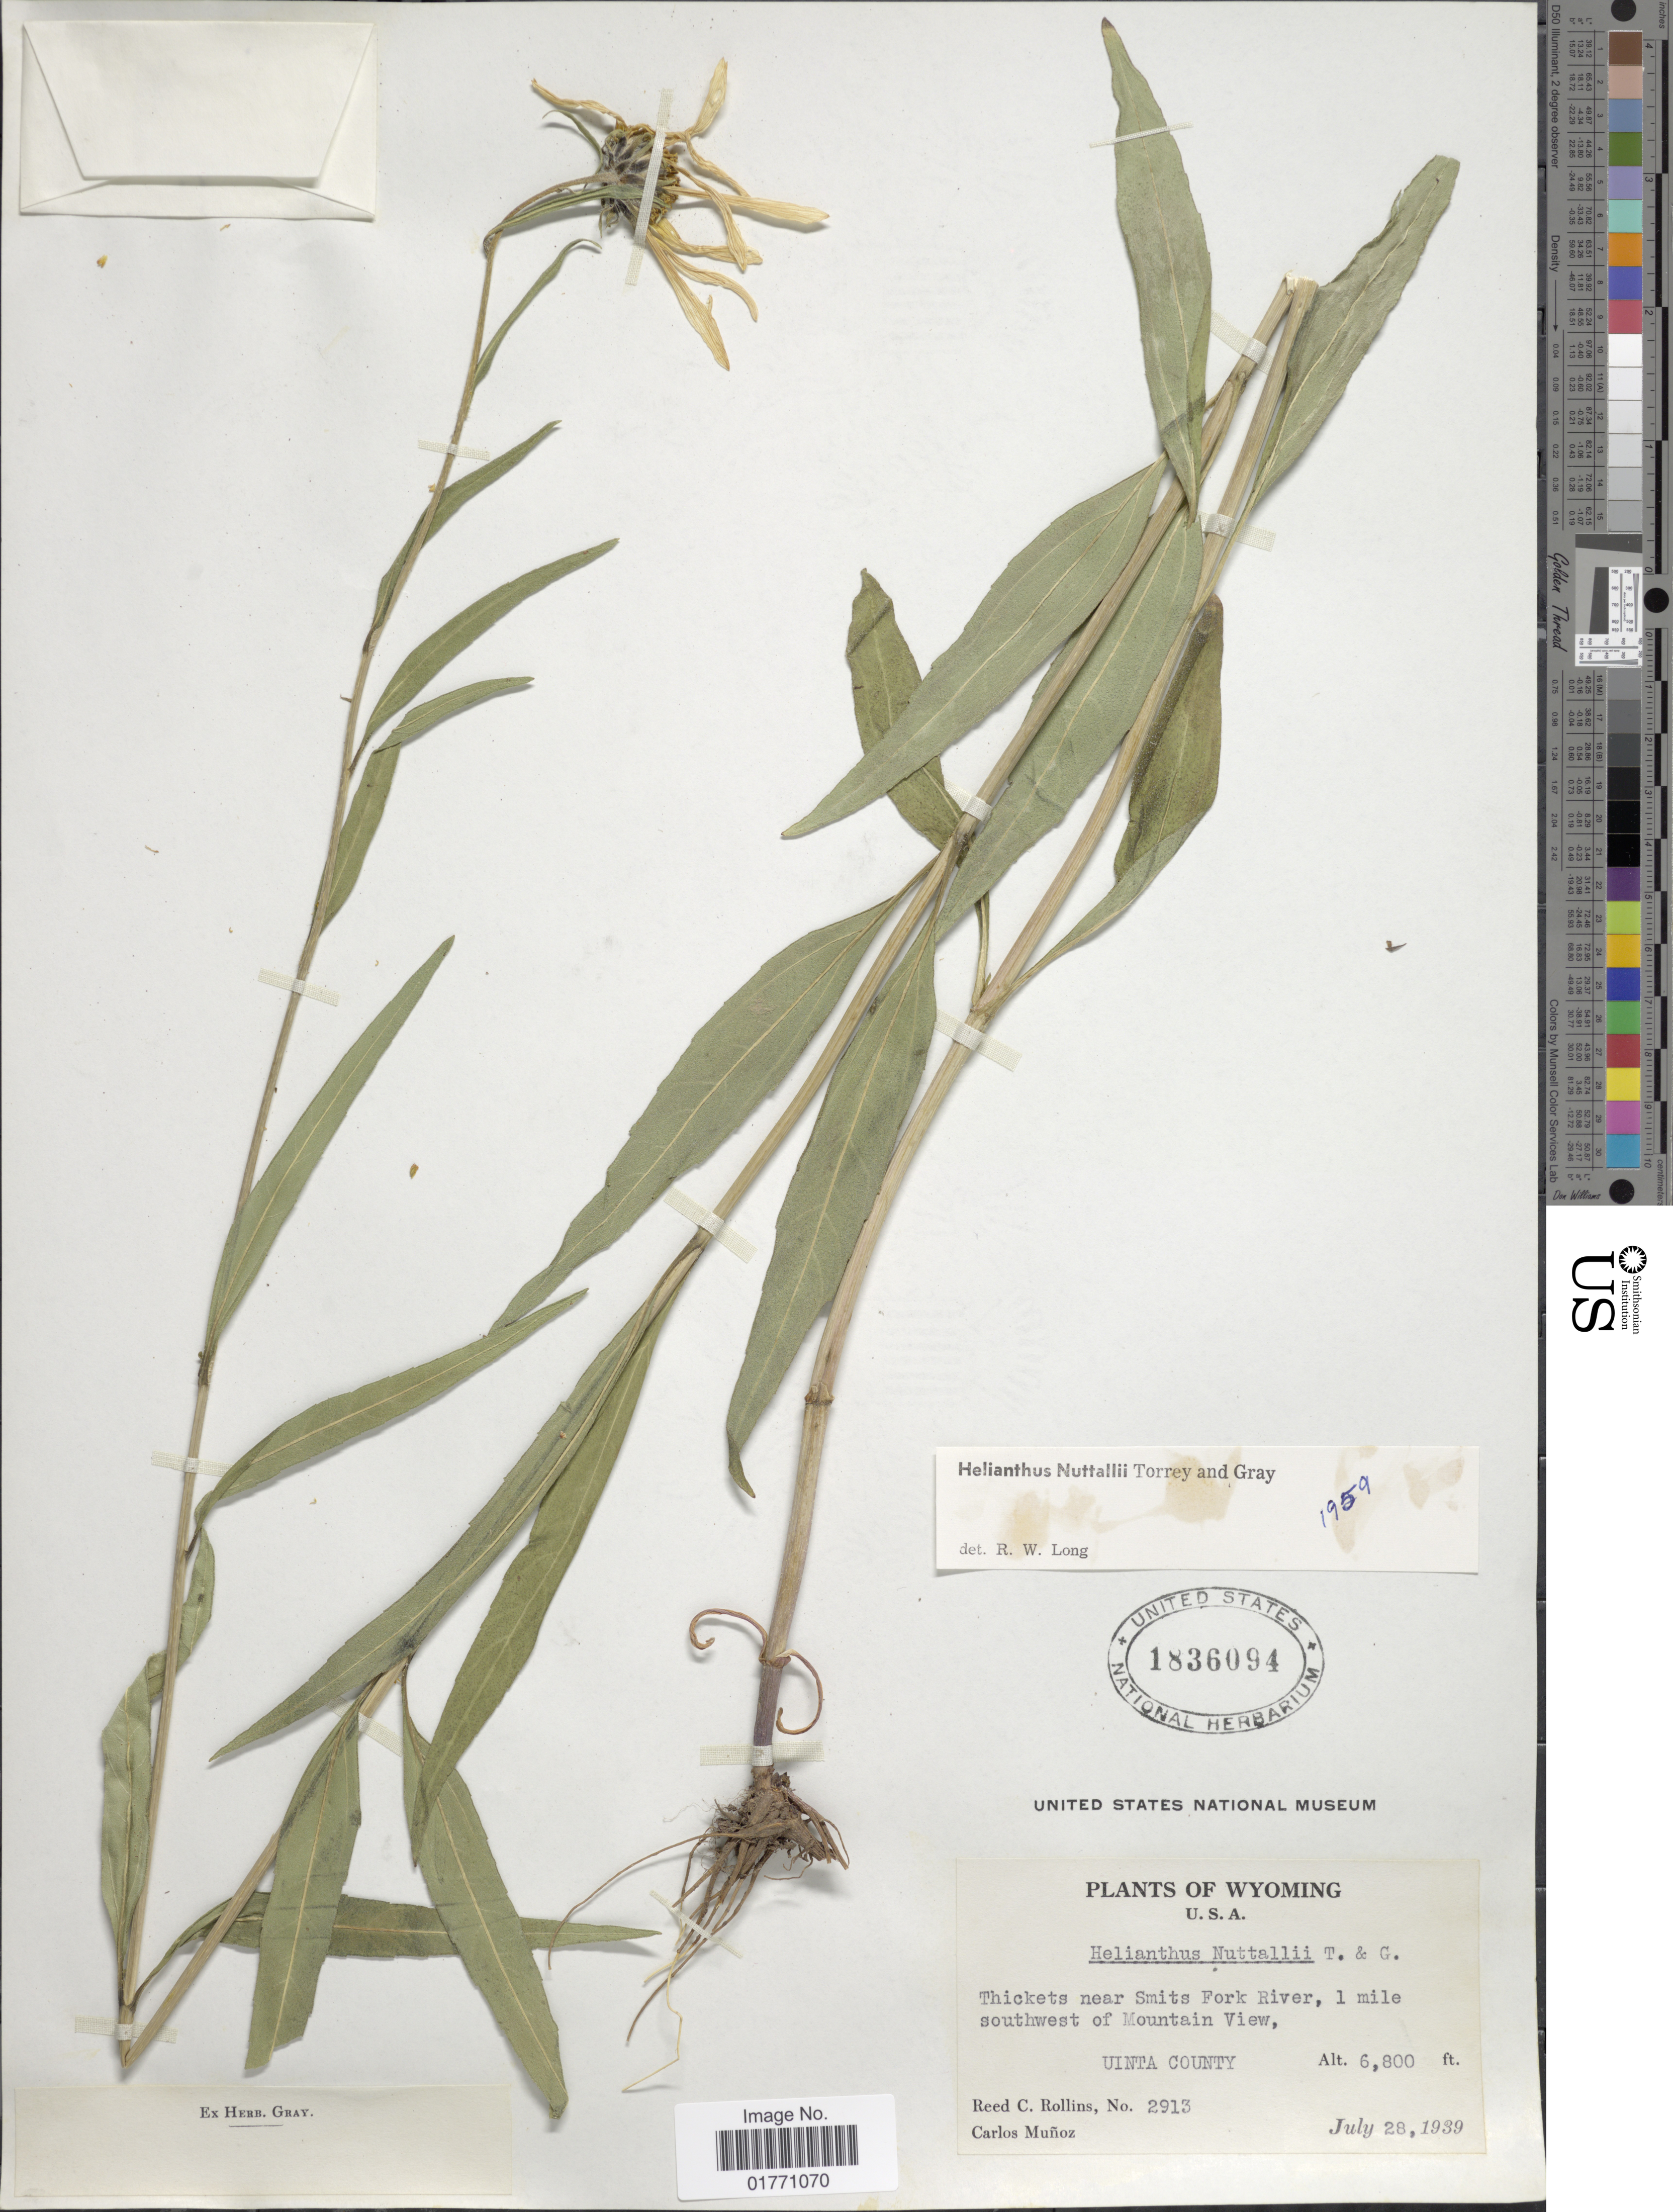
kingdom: Plantae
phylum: Tracheophyta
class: Magnoliopsida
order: Asterales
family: Asteraceae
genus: Helianthus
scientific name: Helianthus nuttallii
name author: Torr. & A. Gray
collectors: R. C. Rollins & C. Muñoz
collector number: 2913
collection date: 1939-07-28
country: United States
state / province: Wyoming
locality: Thickets near Smits Fork River, 1 mile southwest of Mountain View, Uinta County.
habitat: thickets near Smits Fork River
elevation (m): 2073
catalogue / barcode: US 1836094